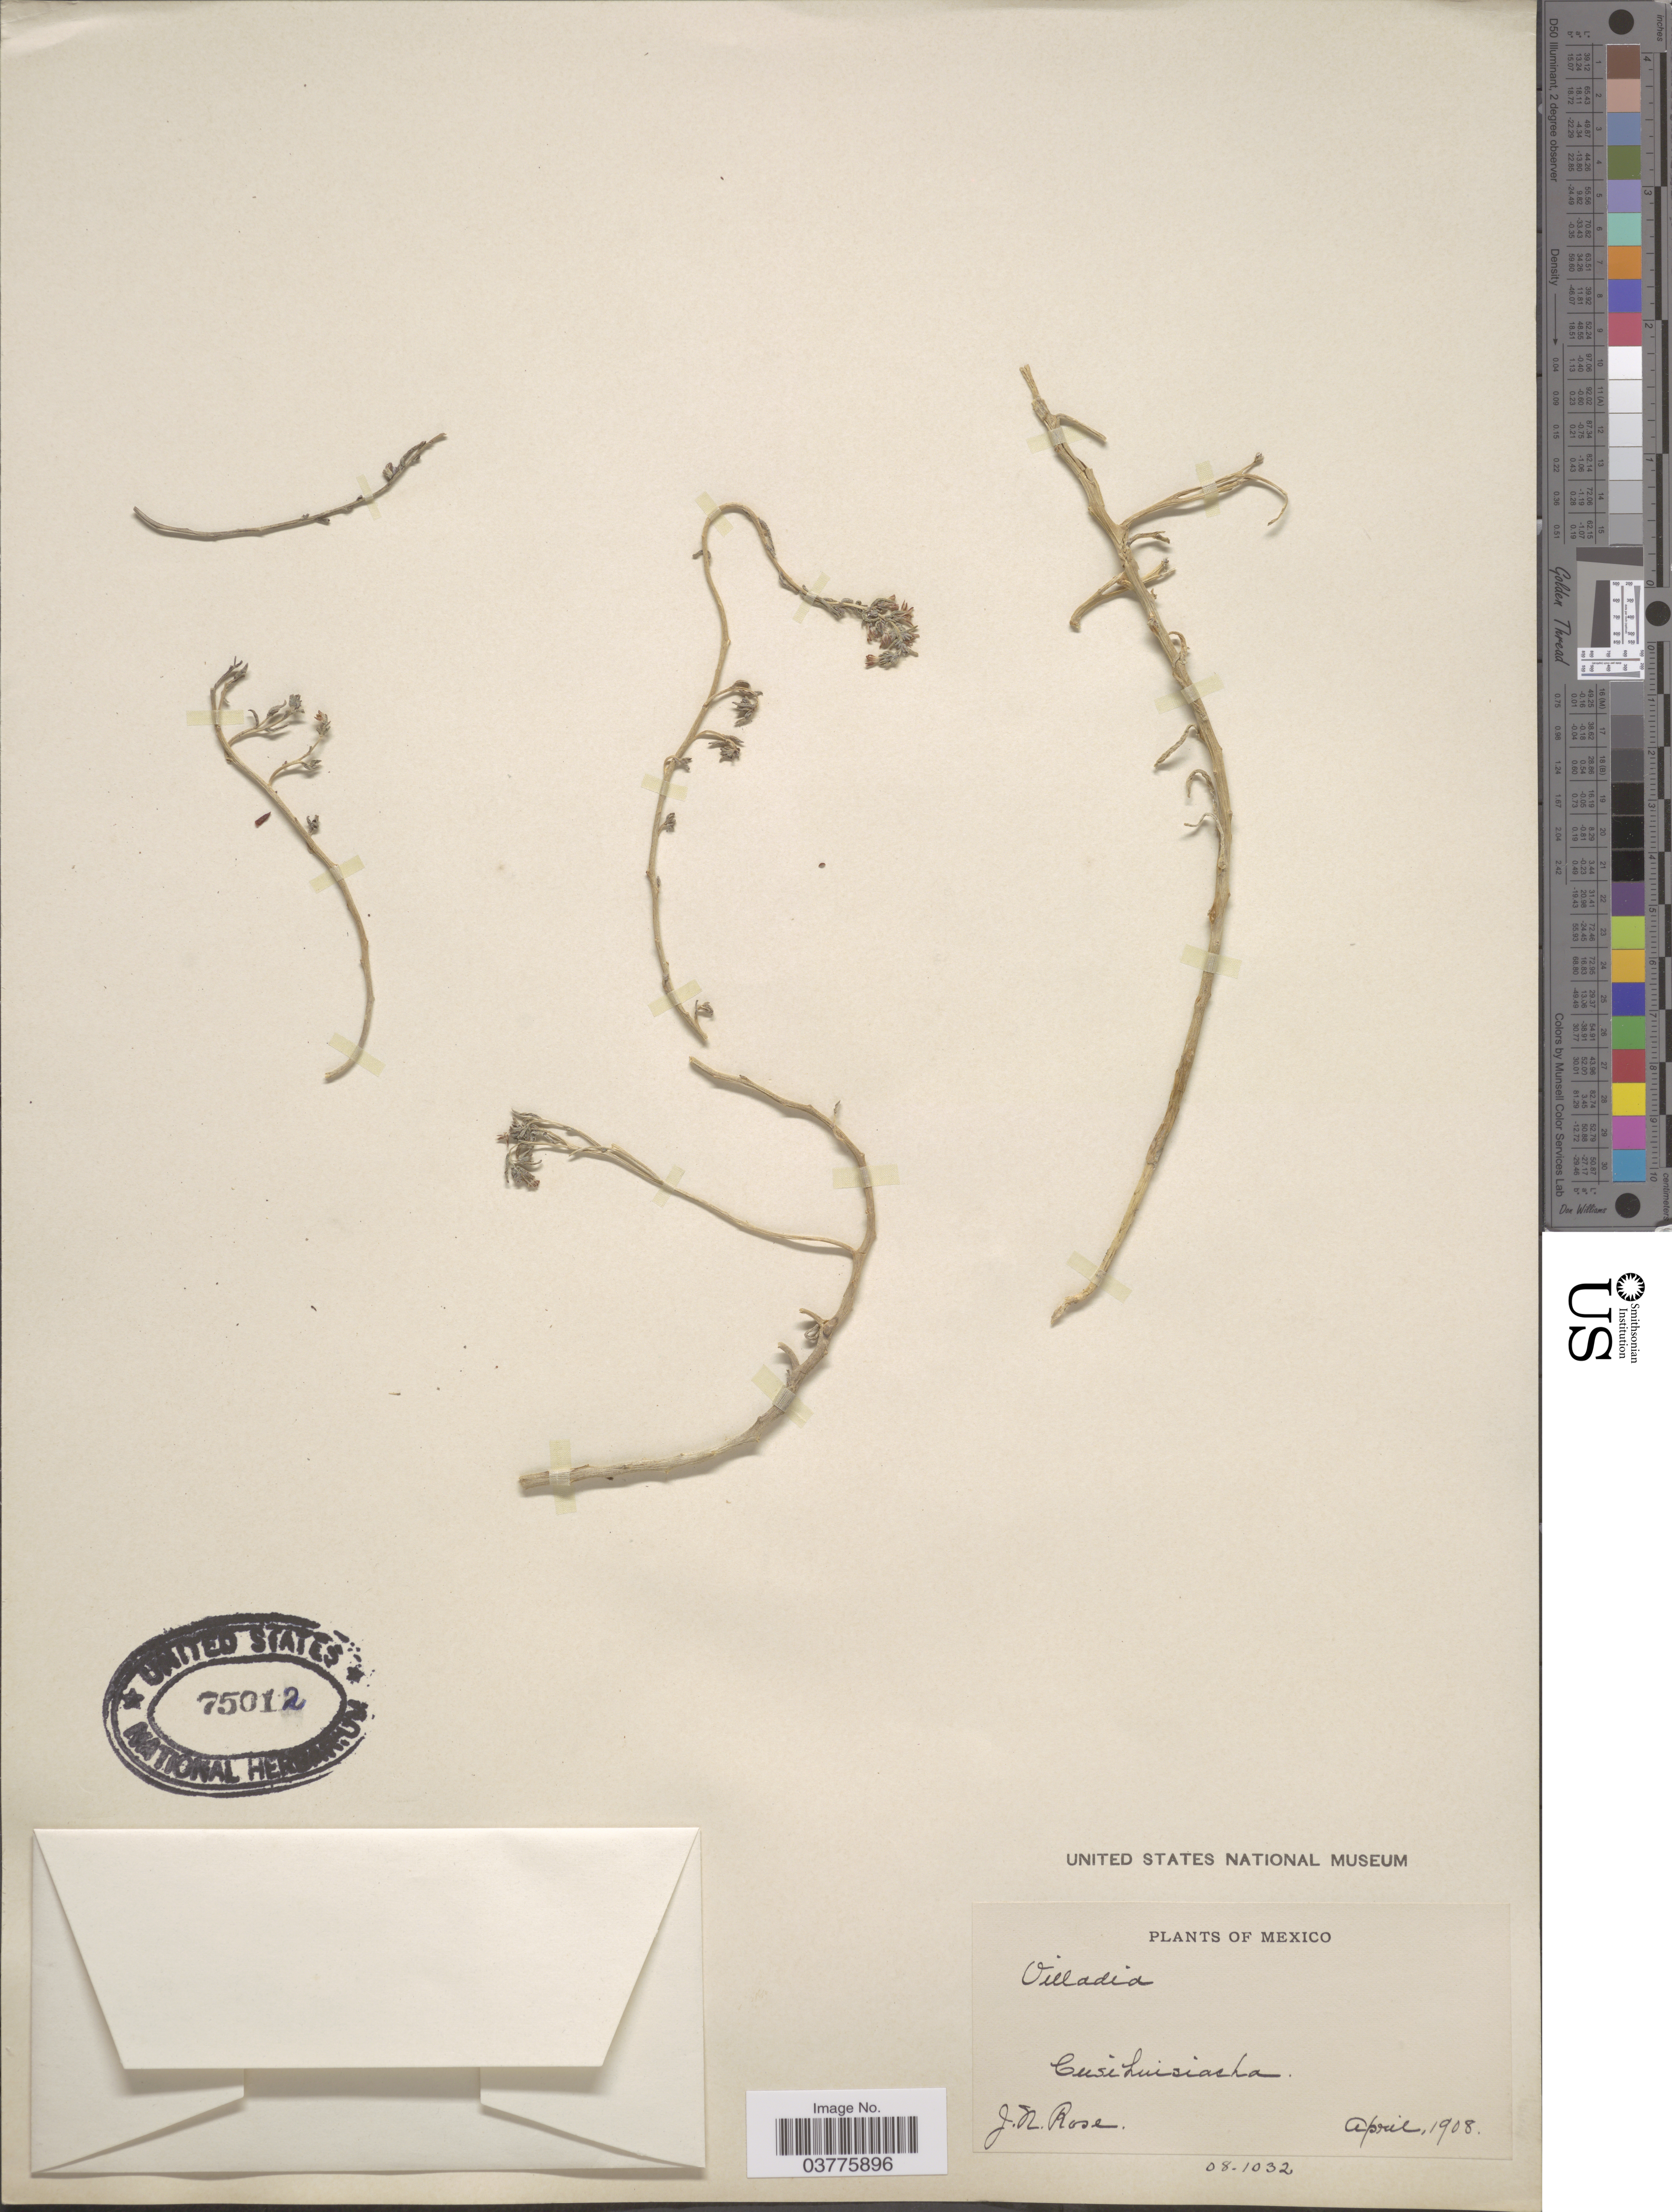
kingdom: Plantae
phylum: Tracheophyta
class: Magnoliopsida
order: Saxifragales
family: Crassulaceae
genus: Villadia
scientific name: Villadia sp.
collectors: J. N. Rose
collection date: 1908-04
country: Mexico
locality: Cusihuisiacha.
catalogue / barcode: US 75012